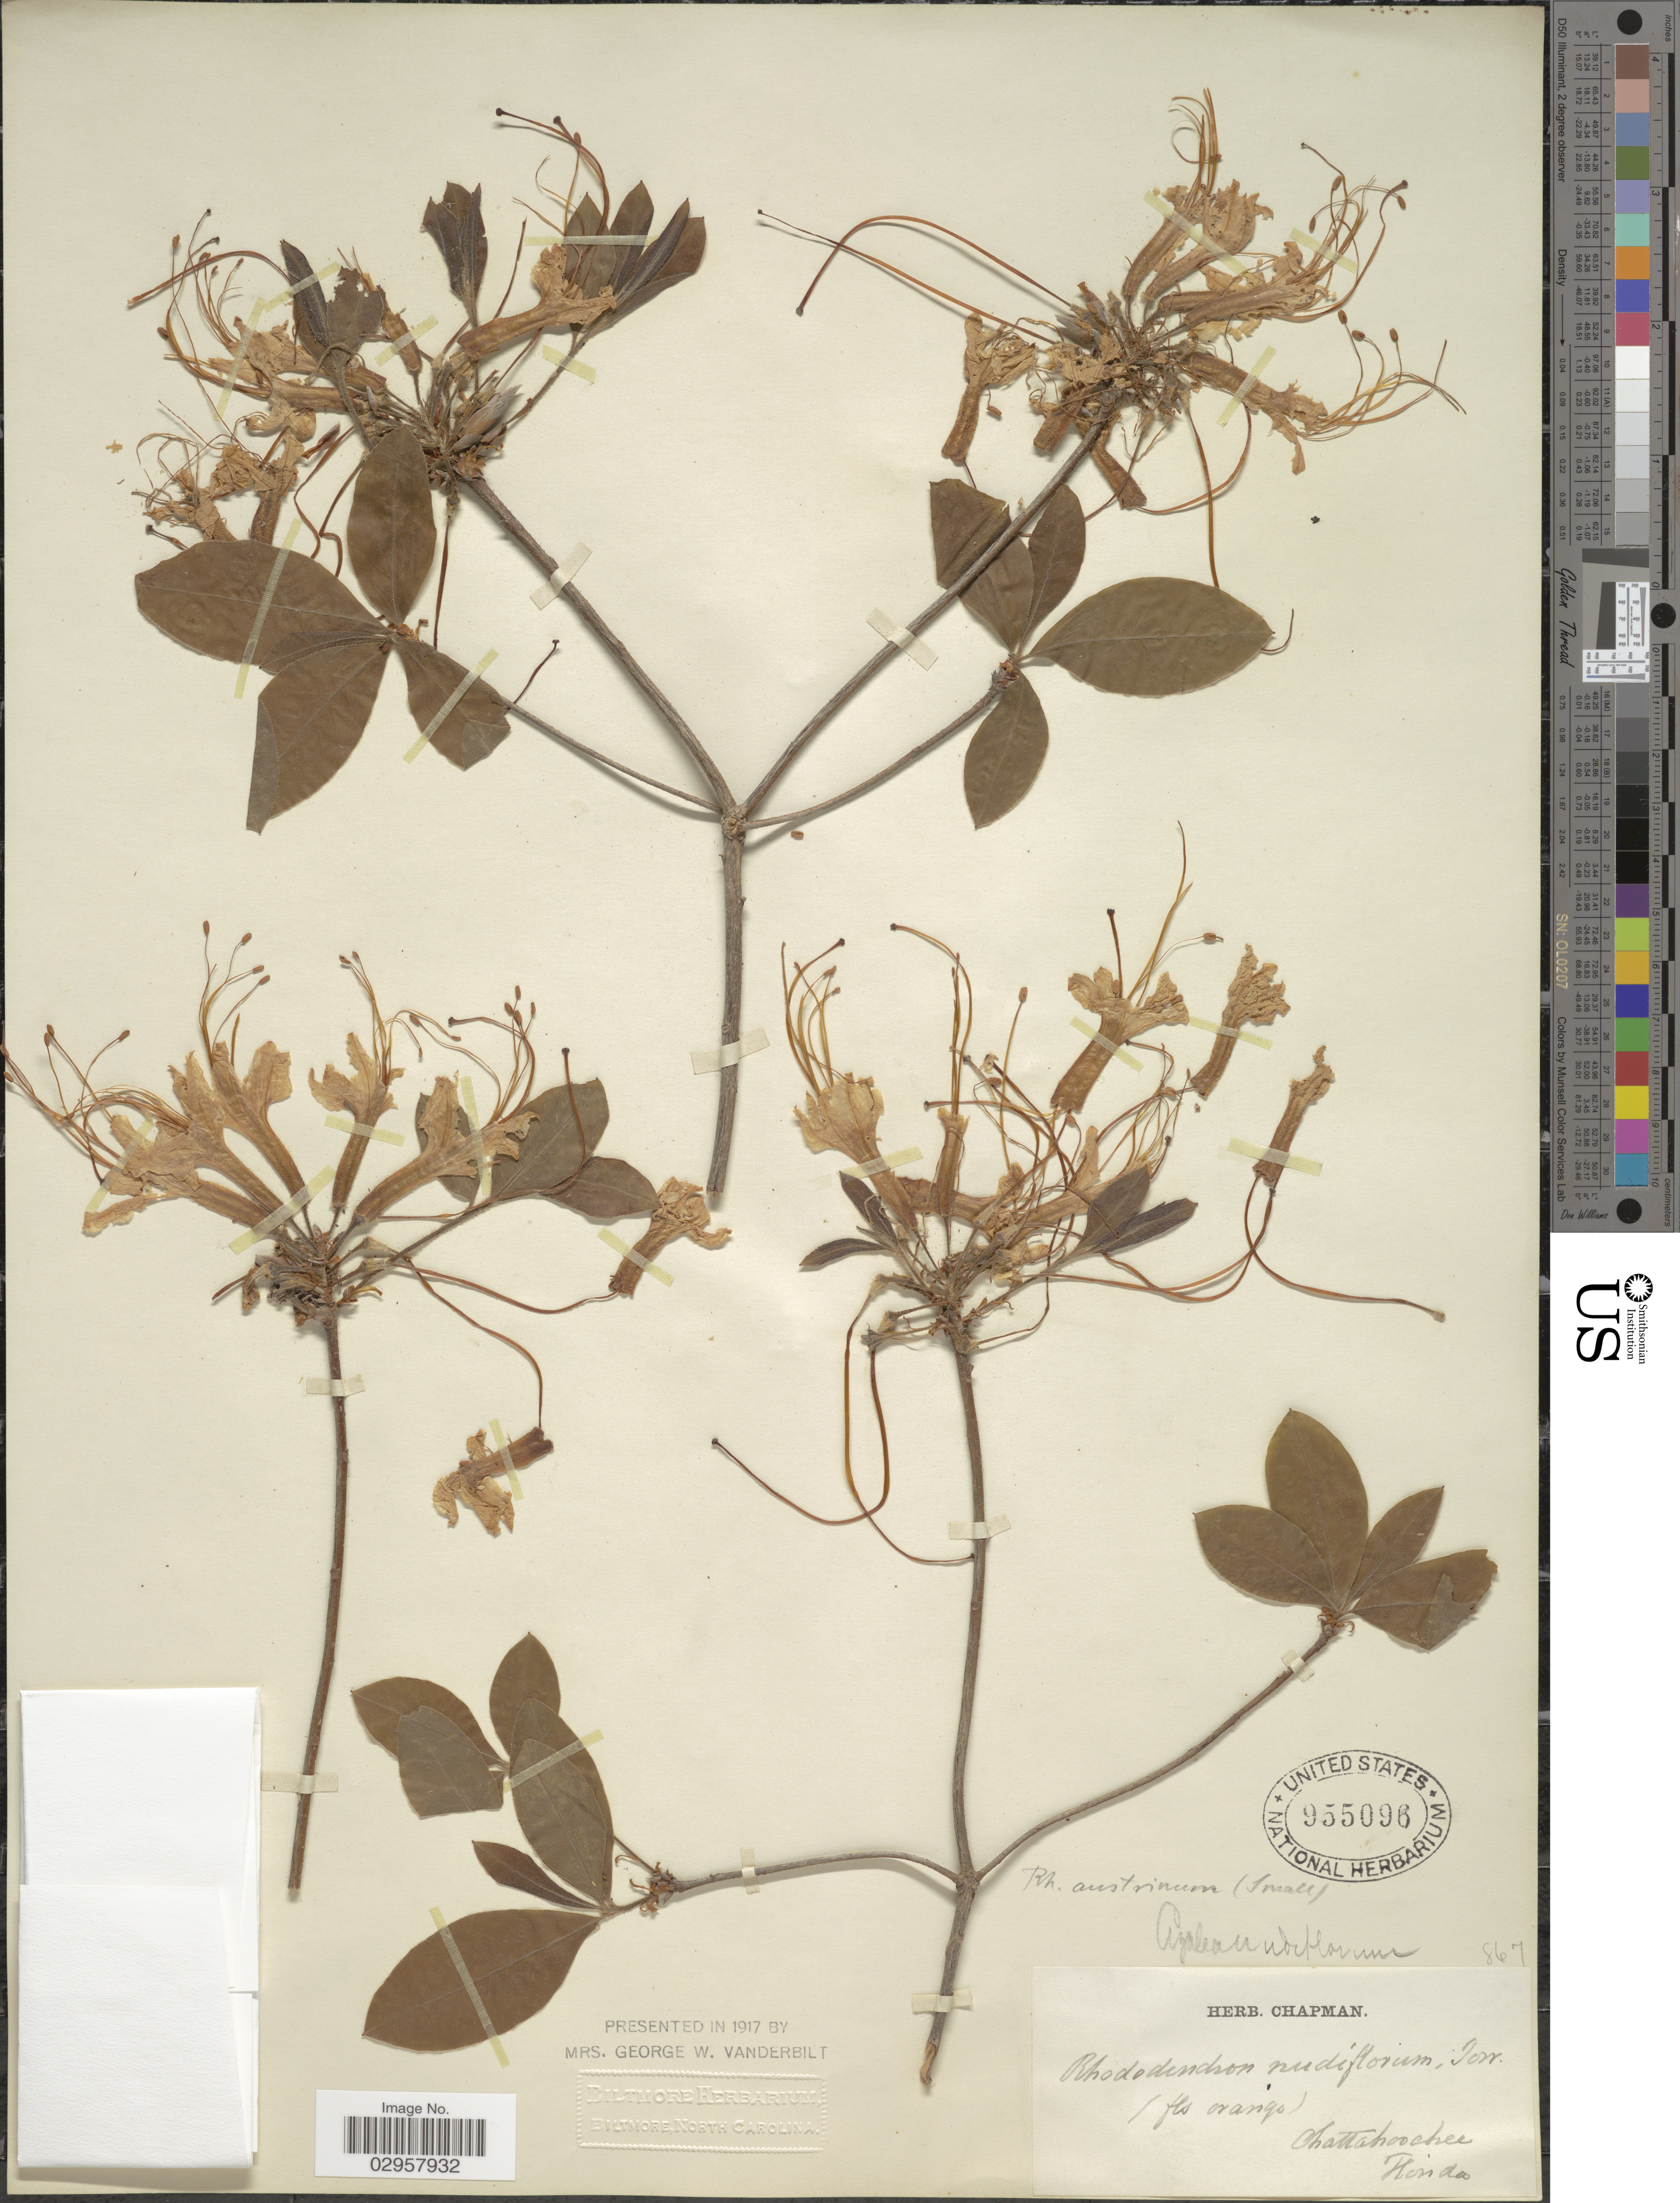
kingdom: Plantae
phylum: Tracheophyta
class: Magnoliopsida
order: Ericales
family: Ericaceae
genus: Rhododendron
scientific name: Rhododendron atlanticum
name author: (Ashe) Rehder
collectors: ex herb. Chapman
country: United States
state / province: Florida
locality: Chattahoochee.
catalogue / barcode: US 955096